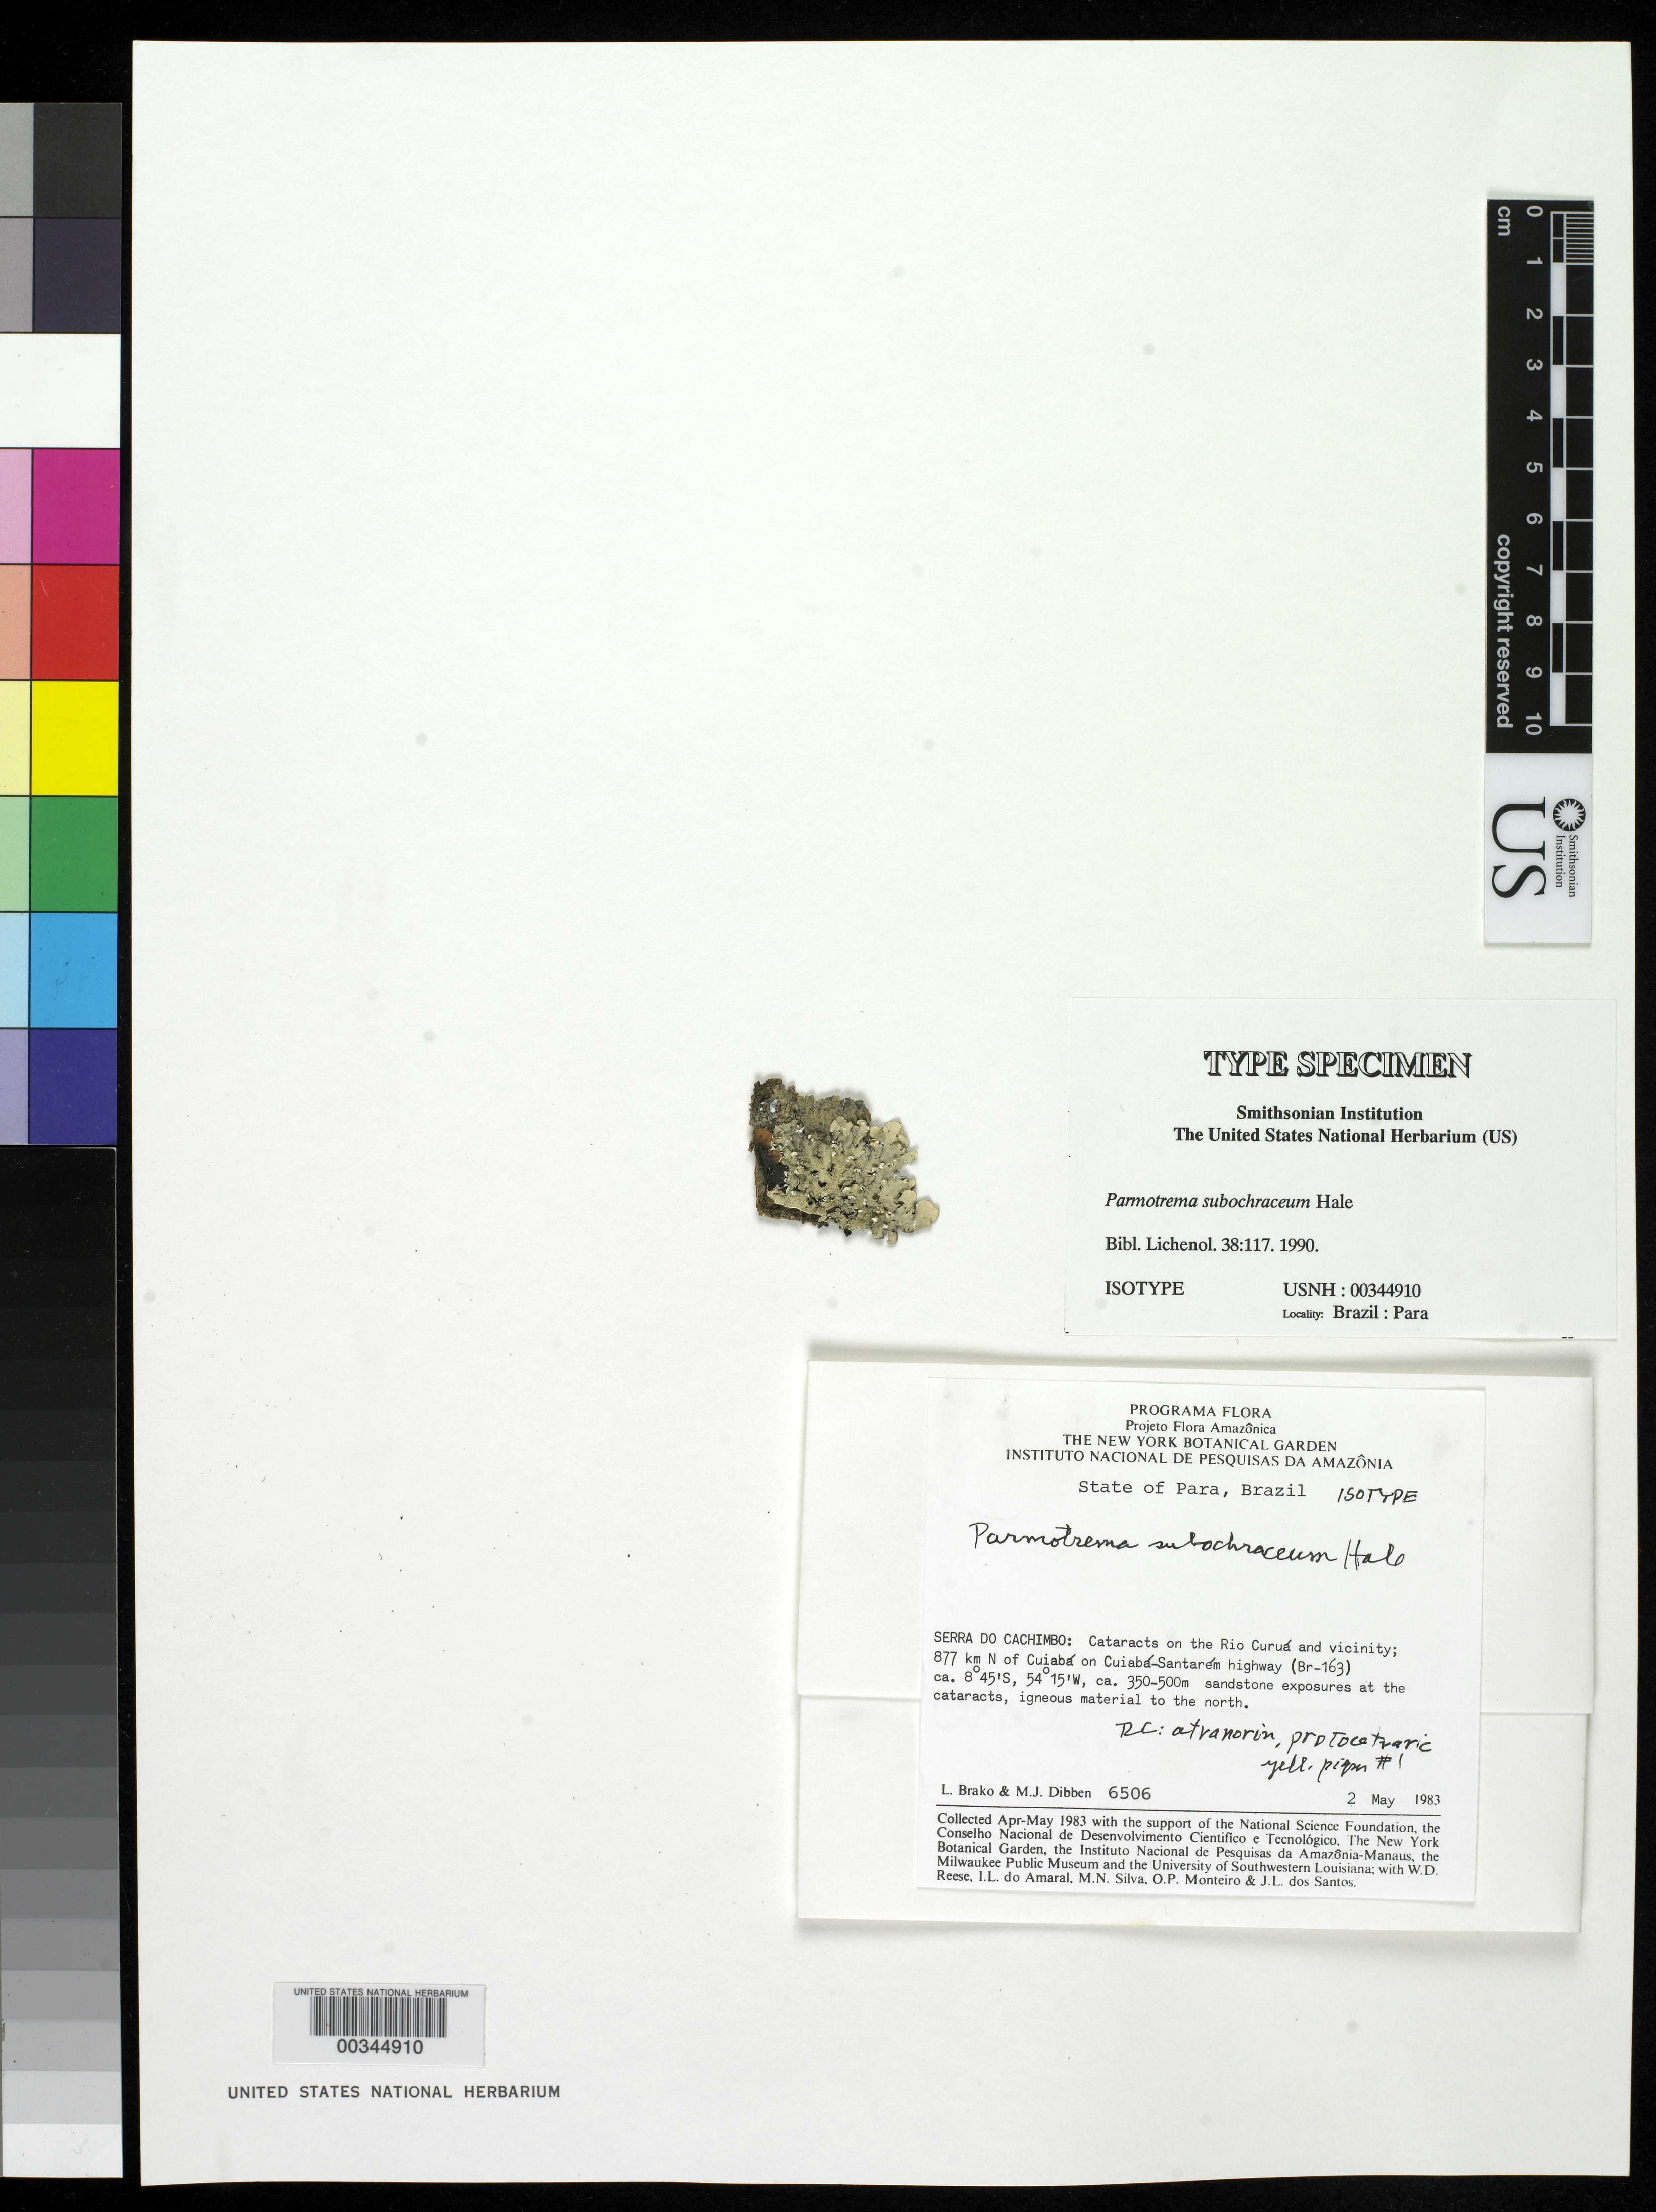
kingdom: Fungi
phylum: Ascomycota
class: Lecanoromycetes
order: Lecanorales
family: Parmeliaceae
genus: Parmotrema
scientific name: Parmotrema subochraceum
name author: Hale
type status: Isotype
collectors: L. Brako & M. Dibben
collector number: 6506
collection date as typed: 02 May 1983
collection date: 1983-05-02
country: Brazil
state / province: Pará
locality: Serra do Cachimbo, cataracts on Rio Curua & vicinity, 877 km N of Cuiaba on Cuiaba-Santarem Highway (BR.-163).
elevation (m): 350